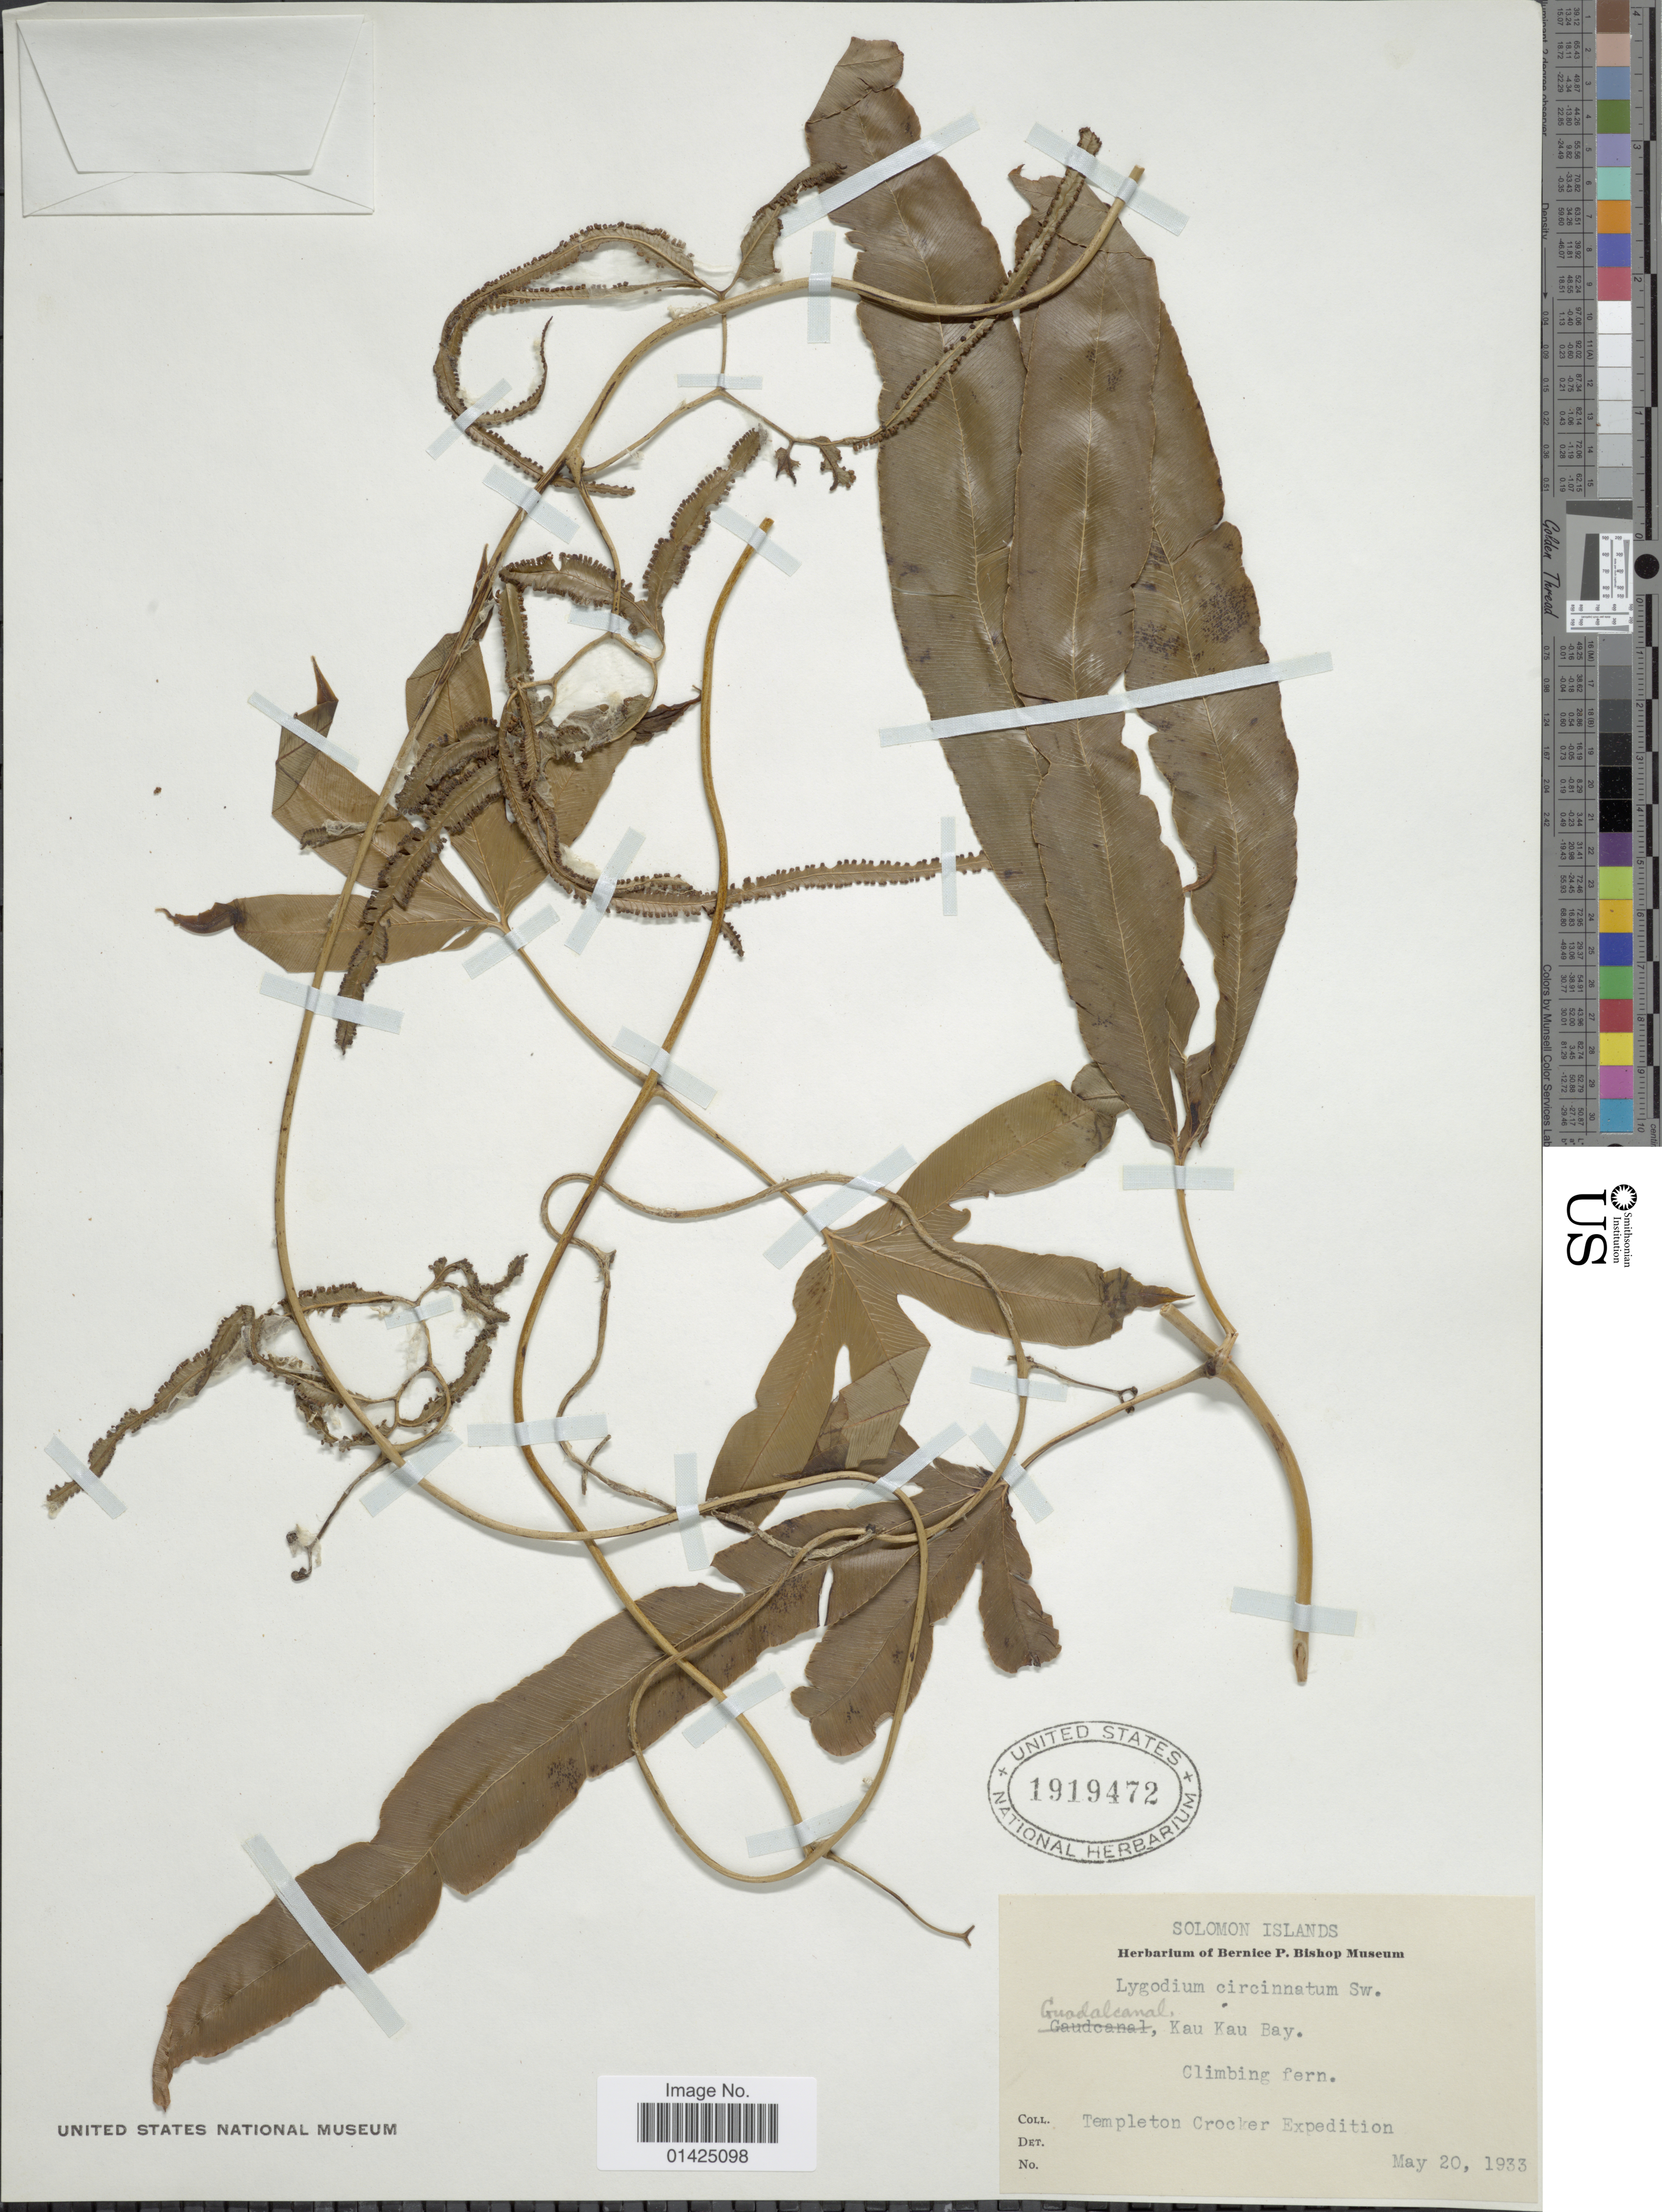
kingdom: Plantae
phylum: Tracheophyta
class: Polypodiopsida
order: Schizaeales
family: Lygodiaceae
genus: Lygodium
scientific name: Lygodium circinnatum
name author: (Burm. f.) Sw.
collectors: Templeton Crocker Expedition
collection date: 1933-05-20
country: Solomon Islands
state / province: Solomon Islands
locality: Guadalcamal, Kau Kau Bay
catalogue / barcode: US 1919472